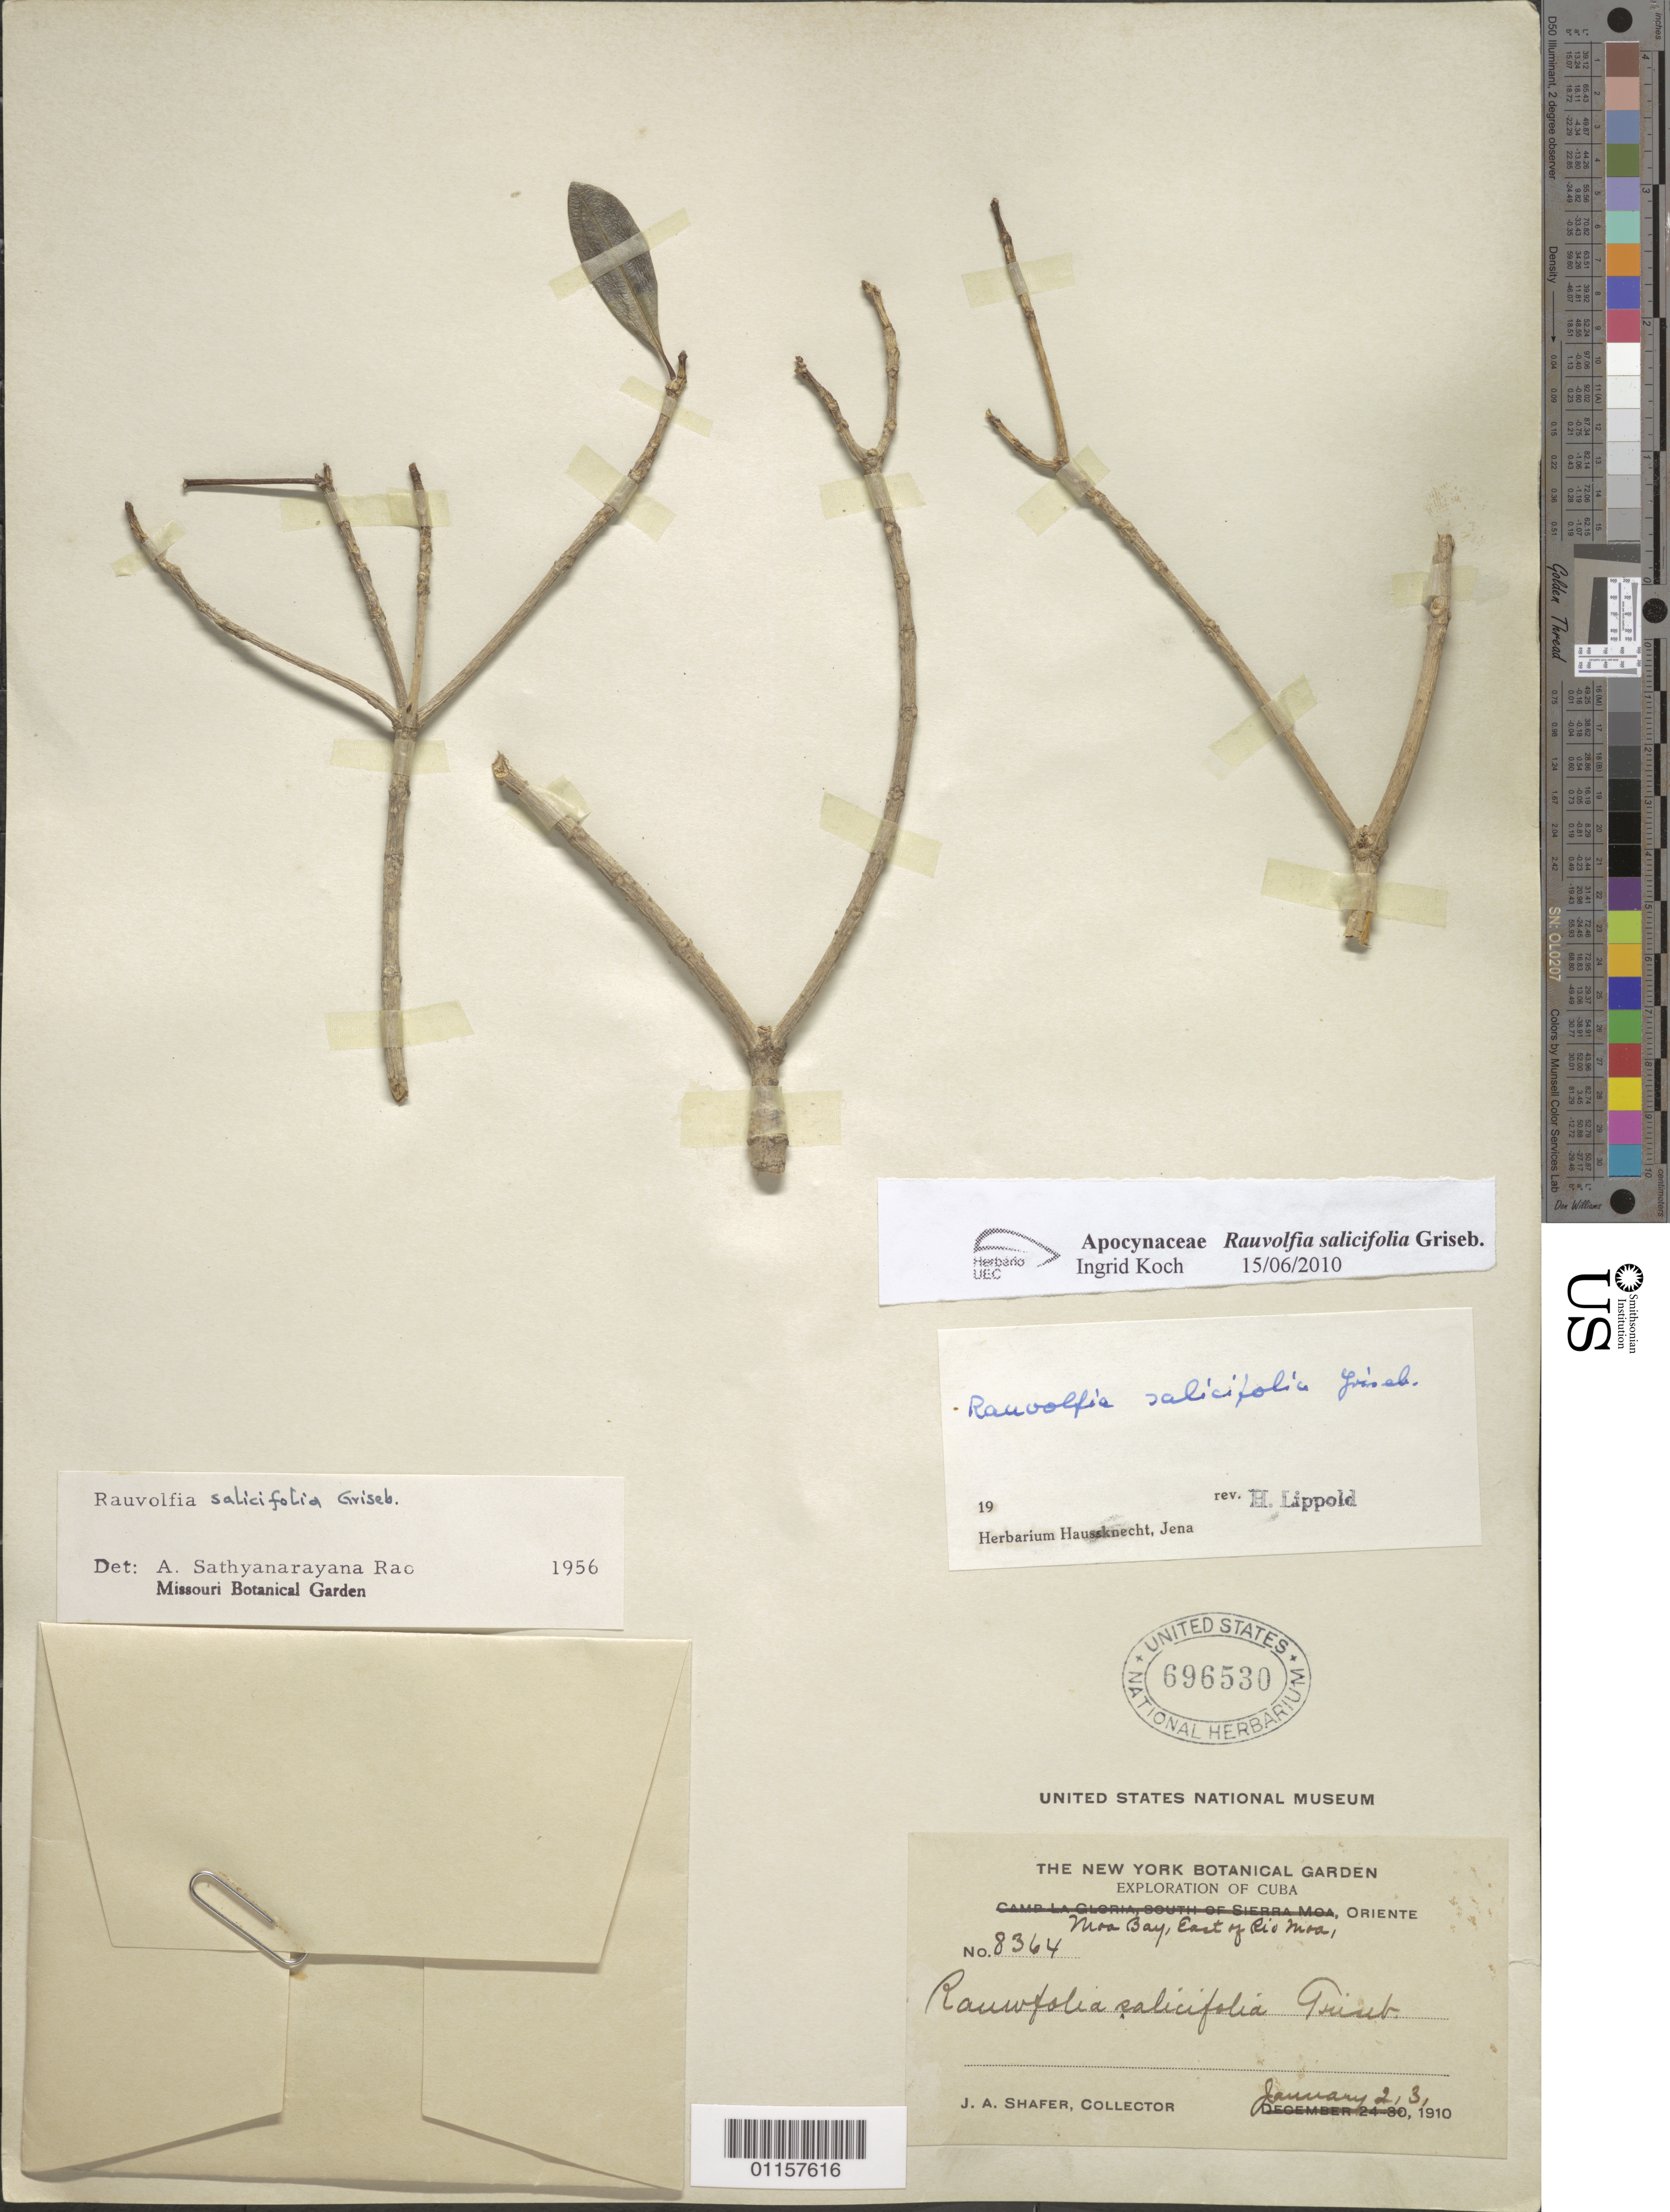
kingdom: Plantae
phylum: Tracheophyta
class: Magnoliopsida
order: Gentianales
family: Apocynaceae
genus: Rauvolfia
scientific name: Rauvolfia salicifolia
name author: Griseb.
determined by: Koch, I.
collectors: J. A. Shafer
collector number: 8364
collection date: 1910-01-02/1910-01-03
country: Cuba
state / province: Holguín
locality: Oriente Province. Moa Bay, E of Rio Moa.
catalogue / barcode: US 696530